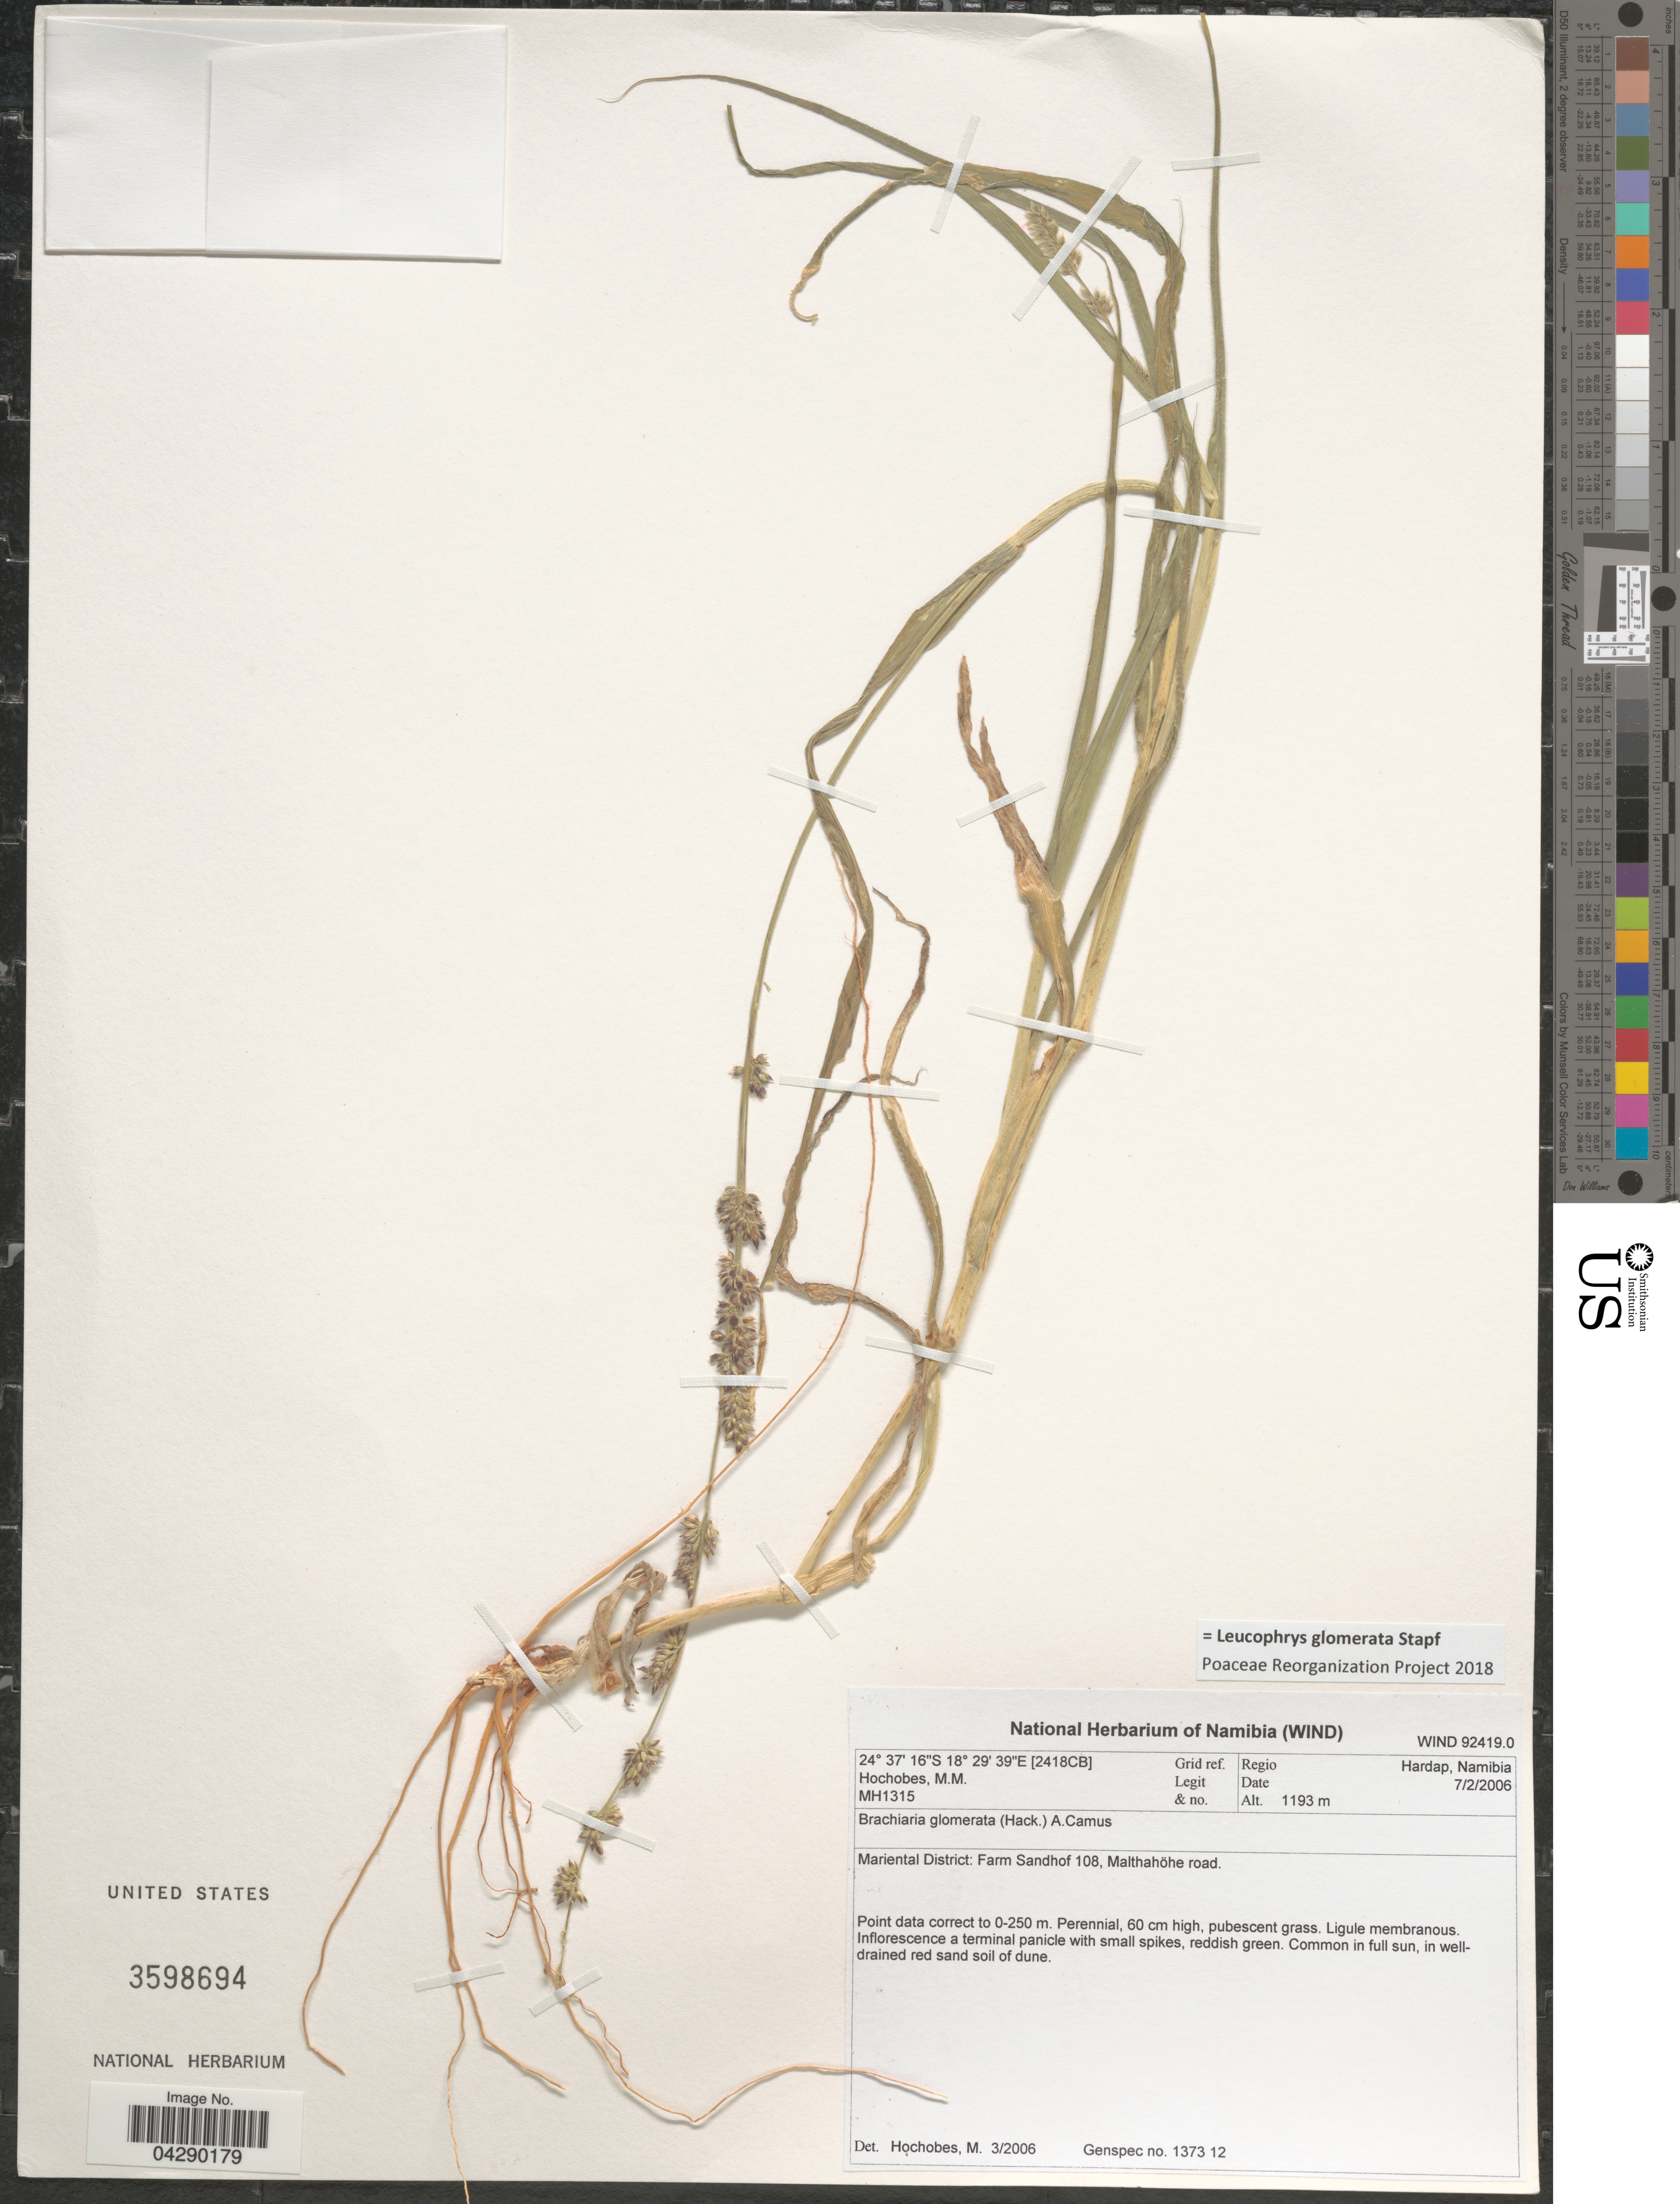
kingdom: Plantae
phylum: Tracheophyta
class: Liliopsida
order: Poales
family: Poaceae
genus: Leucophrys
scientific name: Leucophrys glomerata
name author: Stapf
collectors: M. Hochobes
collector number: MH1315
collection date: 2006-02-07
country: Namibia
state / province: Hardap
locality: [2418CB] Grid ref. Regio Hardap, Namibia. Mariental District: Farm Sandhof 108, Malthahöhe road.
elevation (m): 1193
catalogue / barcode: US 3598694